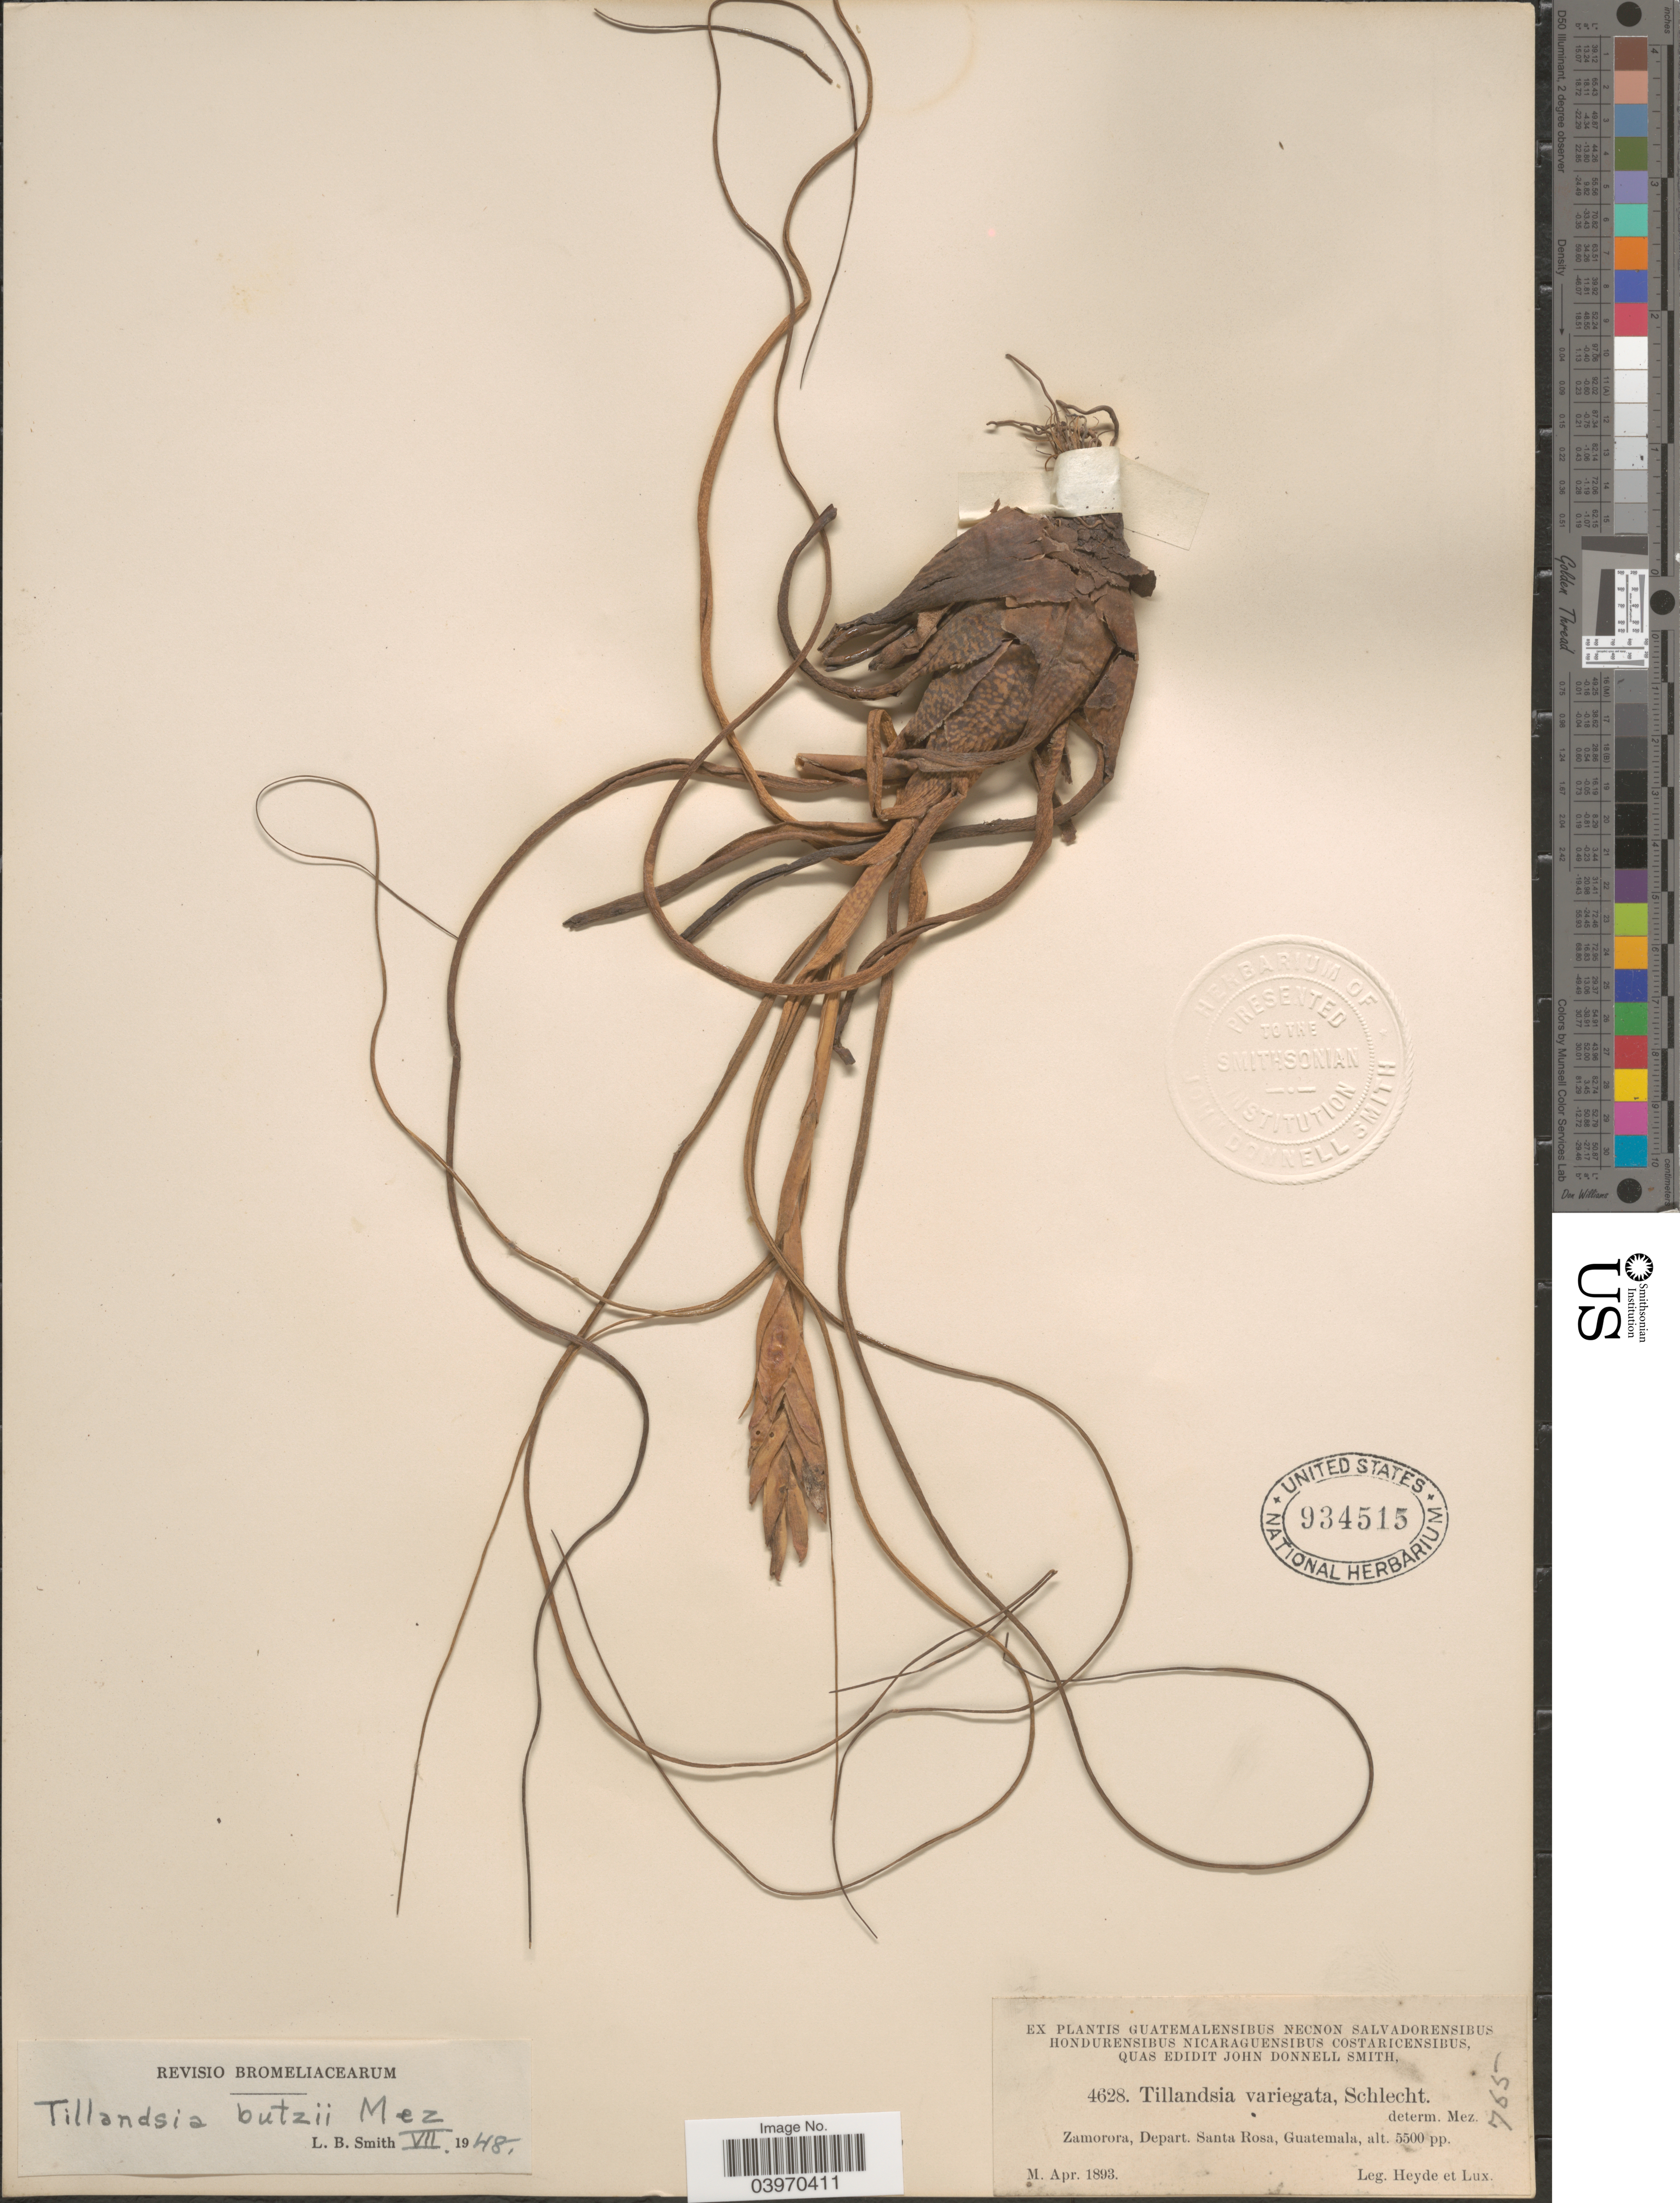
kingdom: Plantae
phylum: Tracheophyta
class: Liliopsida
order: Poales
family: Bromeliaceae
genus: Tillandsia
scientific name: Tillandsia butzii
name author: Mez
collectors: Heyde & Lux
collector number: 4628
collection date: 1893-04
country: Guatemala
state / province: Santa Rosa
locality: Zamorora, Depart. Santa Rosa.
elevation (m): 1676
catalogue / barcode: US 934515